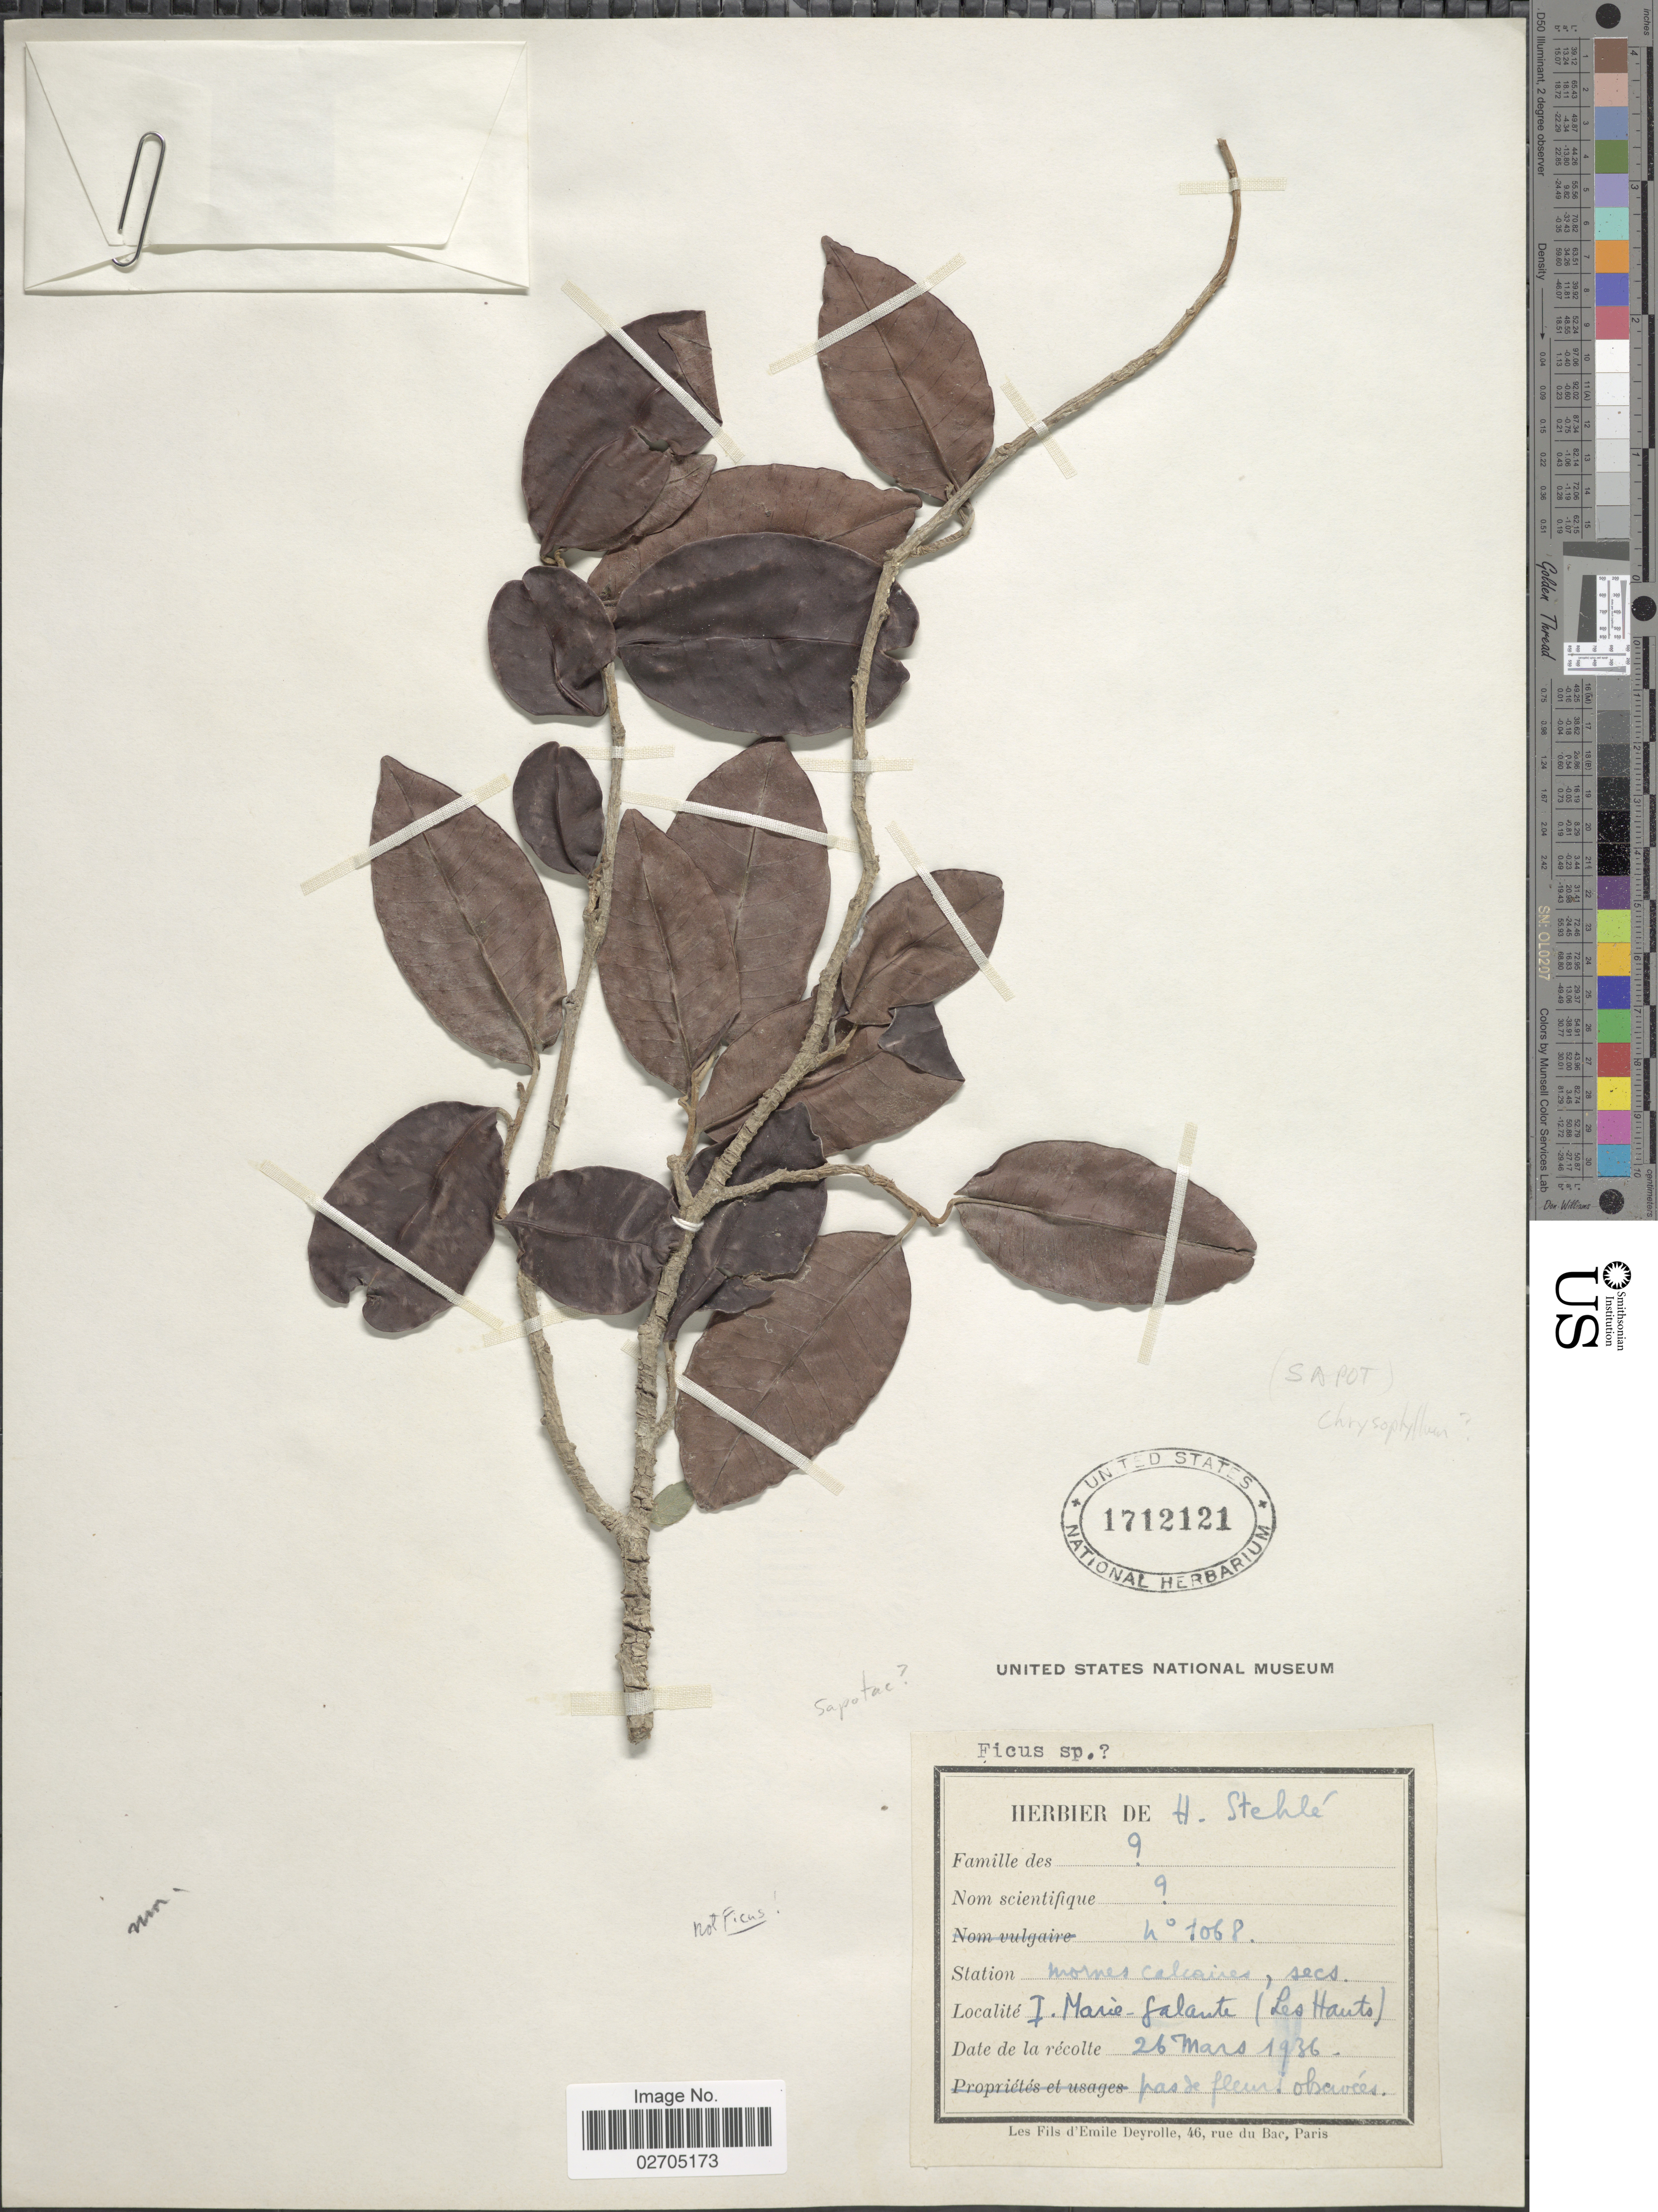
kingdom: Plantae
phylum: Tracheophyta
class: Magnoliopsida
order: Ericales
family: Sapotaceae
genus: Chrysophyllum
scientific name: Chrysophyllum sp.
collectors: H. Stehlé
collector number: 1068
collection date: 1936-03-26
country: Guadeloupe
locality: I. Marie-Galante (Les Hauts)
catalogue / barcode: US 1712121